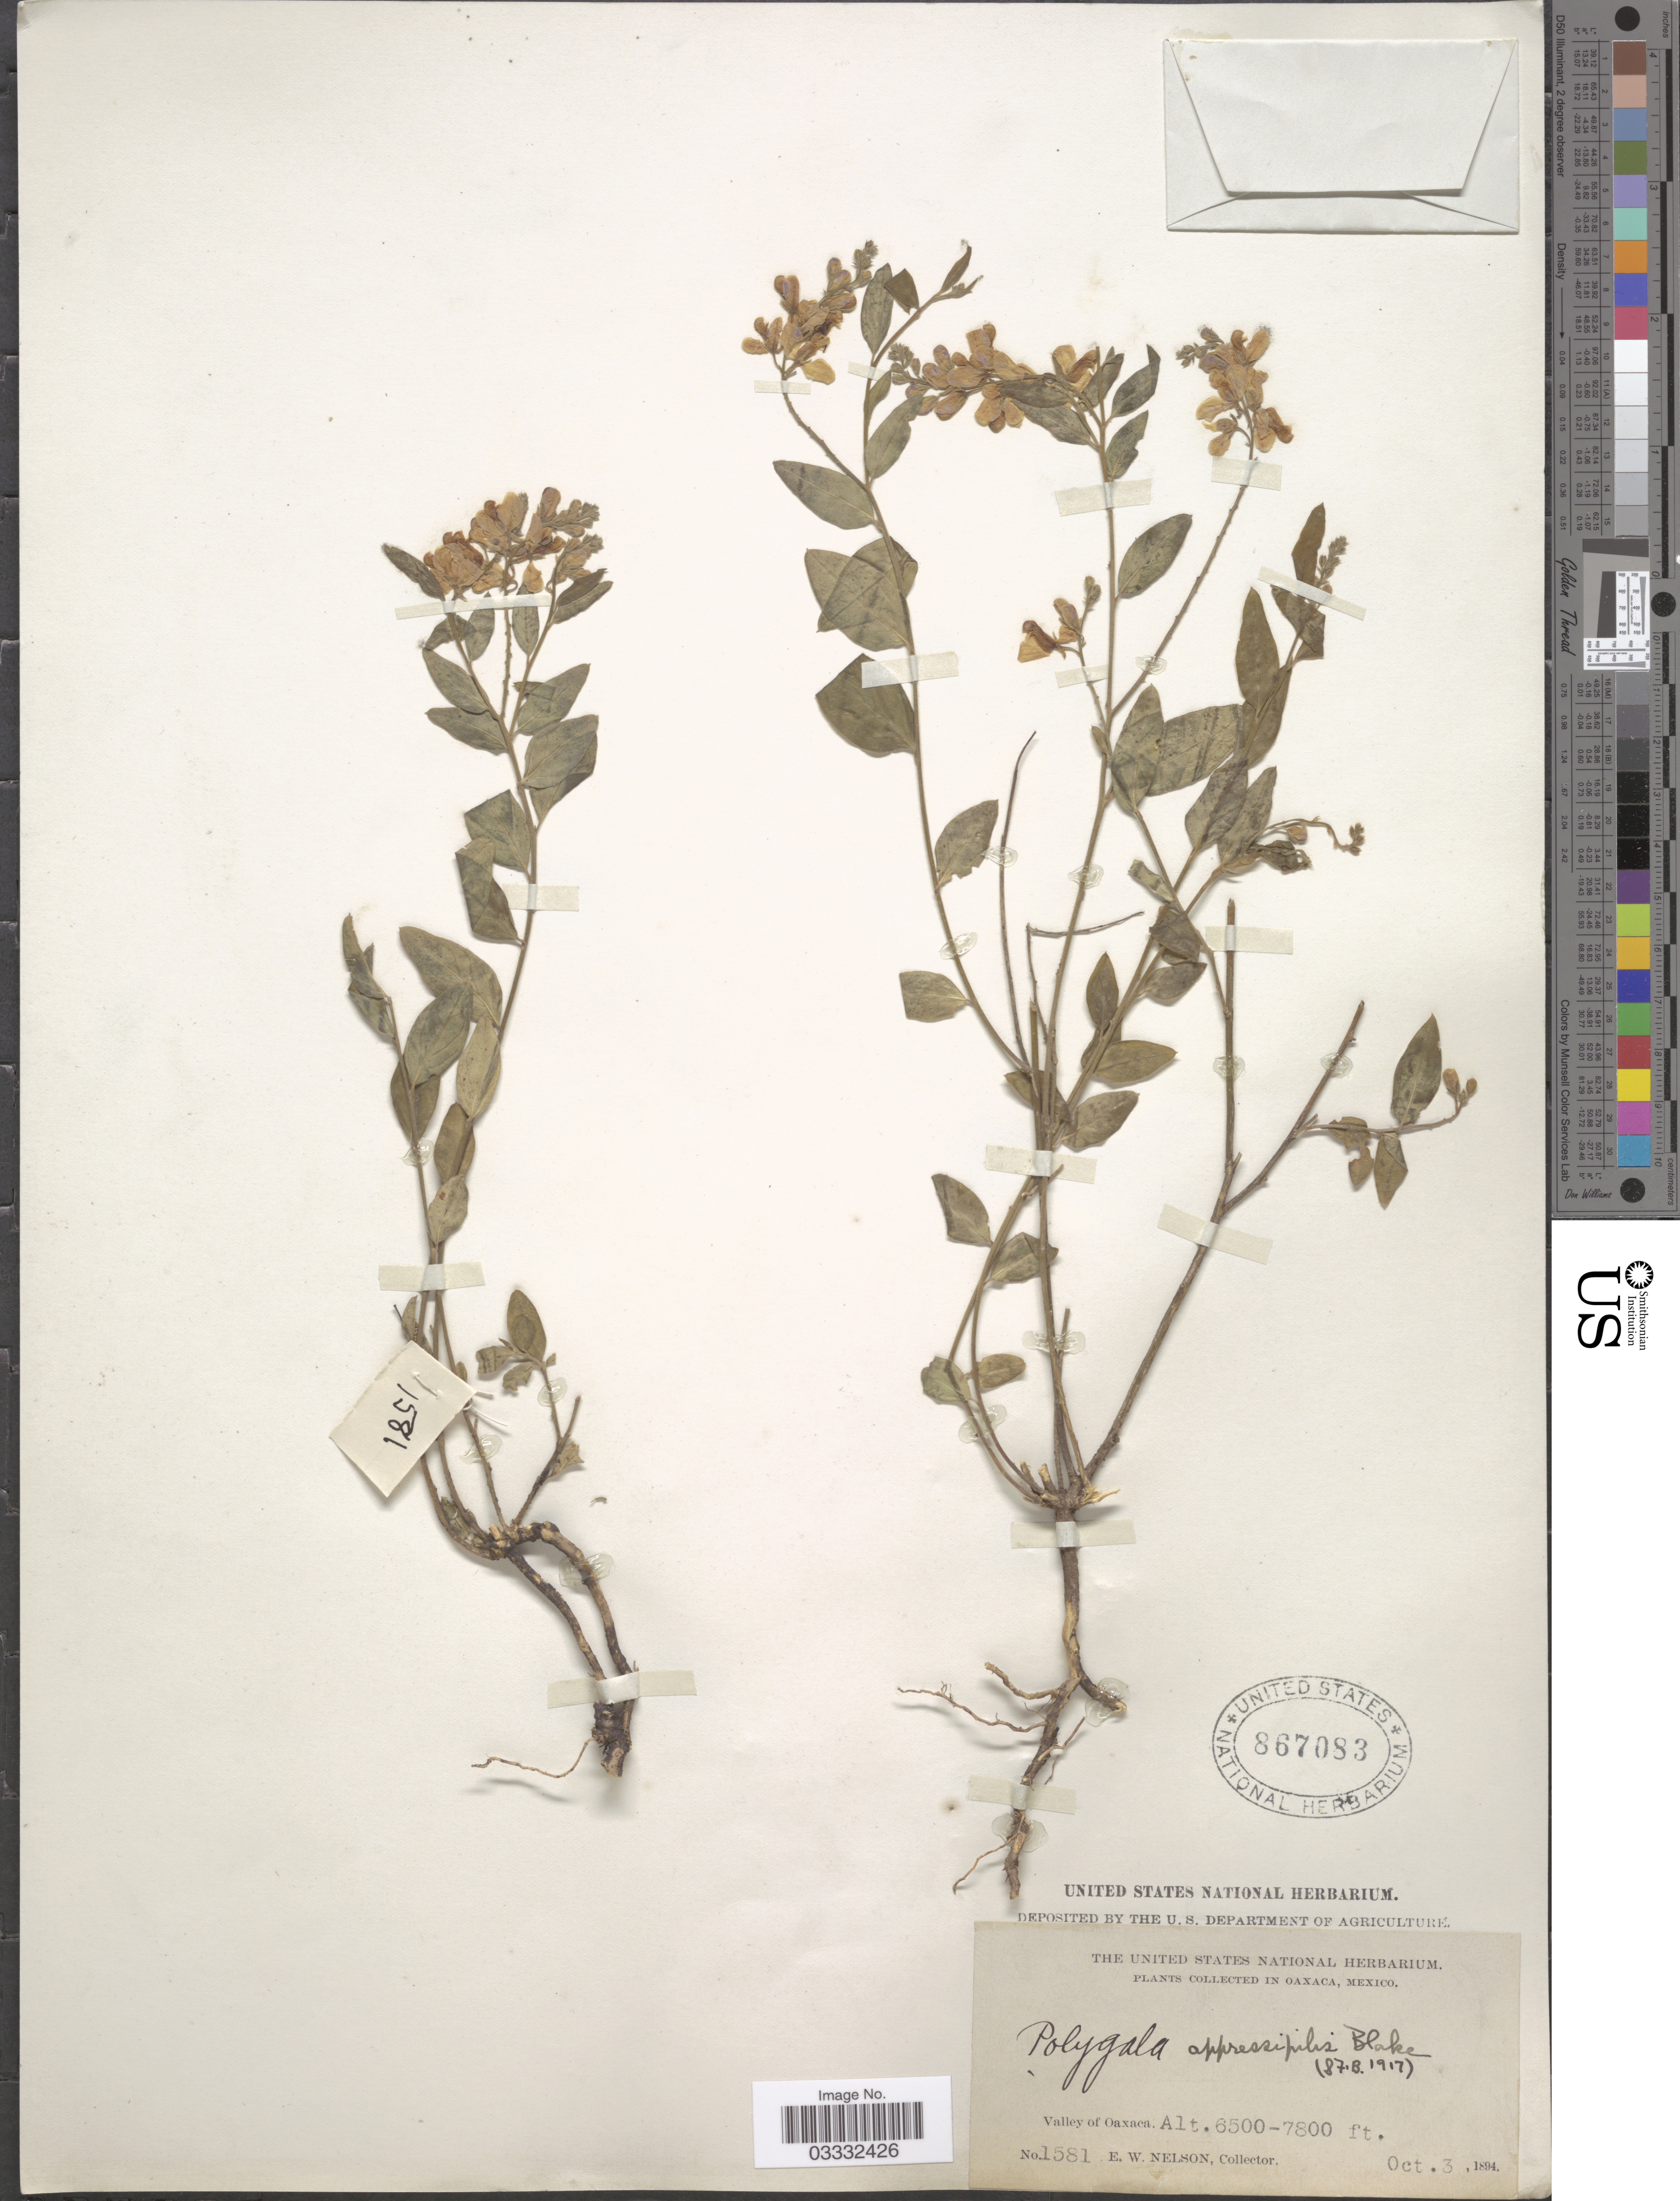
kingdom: Plantae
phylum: Tracheophyta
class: Magnoliopsida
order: Fabales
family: Polygalaceae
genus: Polygala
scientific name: Polygala appressipilis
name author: S.F. Blake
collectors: E. W. Nelson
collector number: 1581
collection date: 1894-10-03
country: Mexico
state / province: Oaxaca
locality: Valley of Oaxaca.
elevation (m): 1981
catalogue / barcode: US 867083